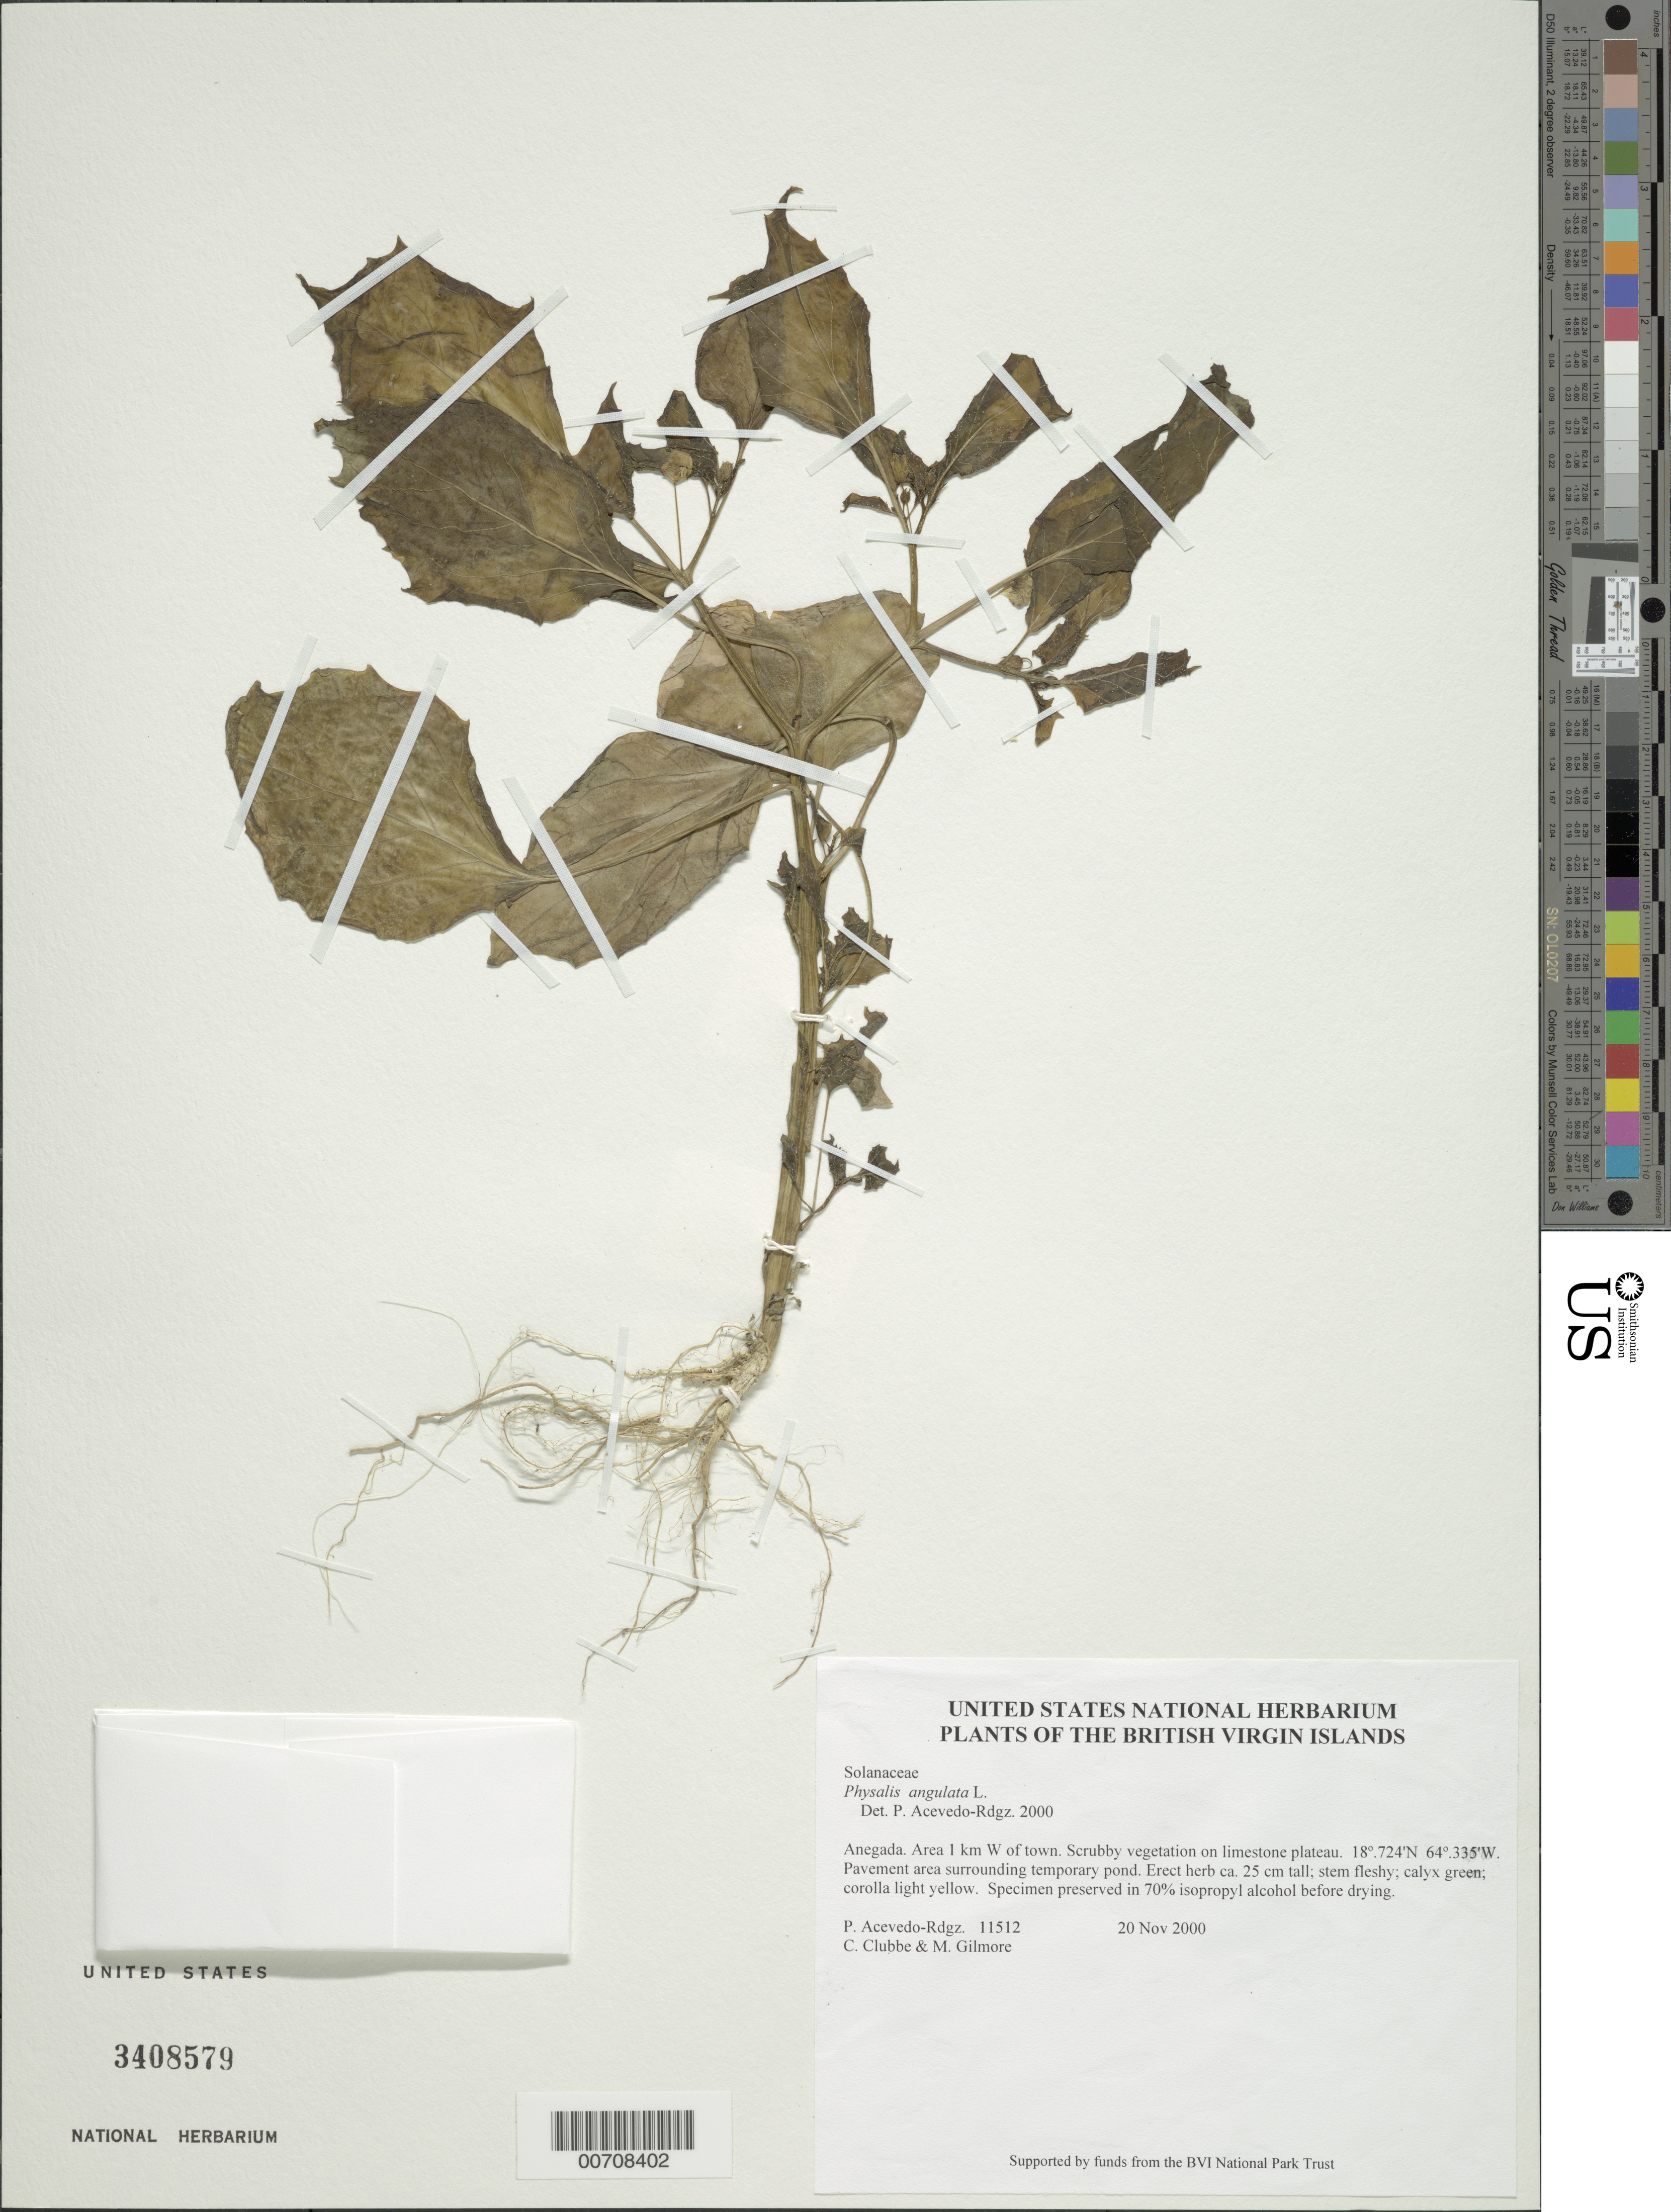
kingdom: Plantae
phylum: Tracheophyta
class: Magnoliopsida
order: Solanales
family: Solanaceae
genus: Physalis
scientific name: Physalis angulata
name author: L.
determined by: Acevedo-Rodríguez, P., (BOT), Smithsonian Institution - National Museum of Natural History (UNITED STATES)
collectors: P. Acevedo-Rodr., C. Clubbe & M. Gilmore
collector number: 11512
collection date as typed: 20 Nov 2000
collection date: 2000-11-20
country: British Virgin Islands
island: Anegada I.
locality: Area 1 km W of town. Scrubby vegetation on limestone plateau.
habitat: Pavement area surrounding temporary pond.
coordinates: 18 .724 N, 64 .335 W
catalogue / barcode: US 3408579